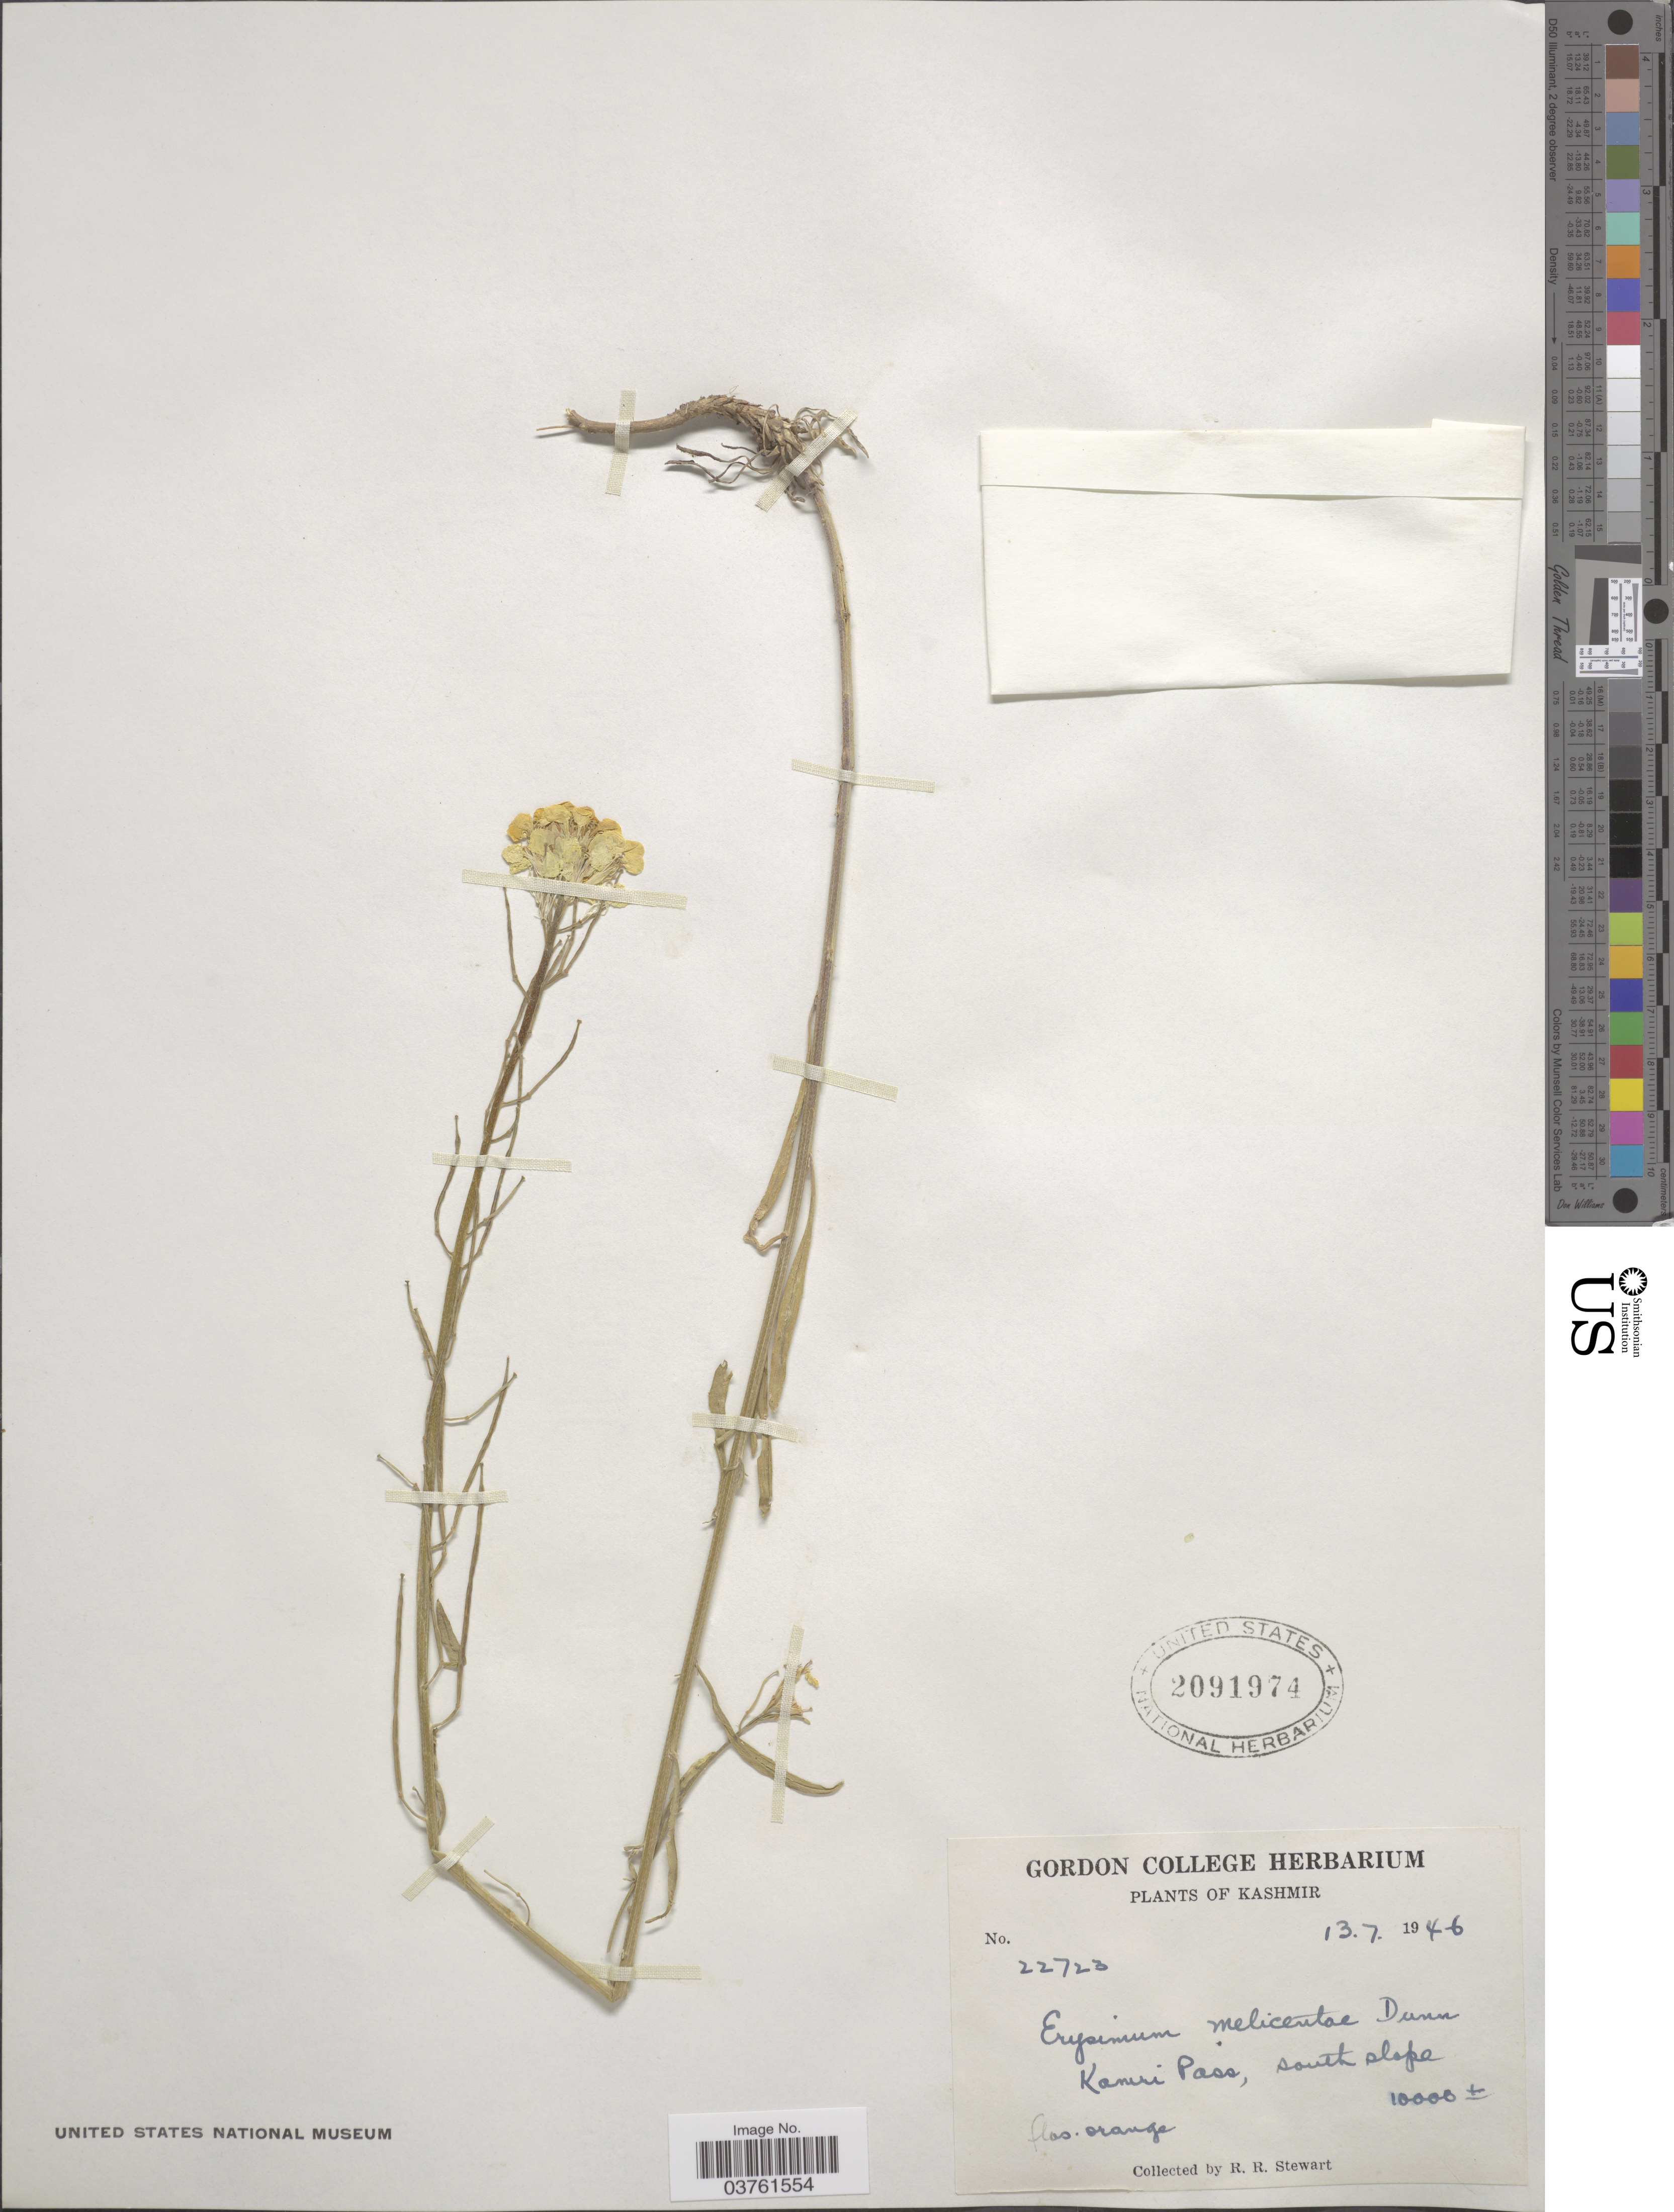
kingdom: Plantae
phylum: Tracheophyta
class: Magnoliopsida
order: Brassicales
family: Brassicaceae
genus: Erysimum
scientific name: Erysimum melicentae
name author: Dunn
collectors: R. Stewart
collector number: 22723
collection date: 1946-07-13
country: India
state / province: Jammu and Kashmir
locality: Kashmir. Kamri Pass, south slope.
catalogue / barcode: US 2091974